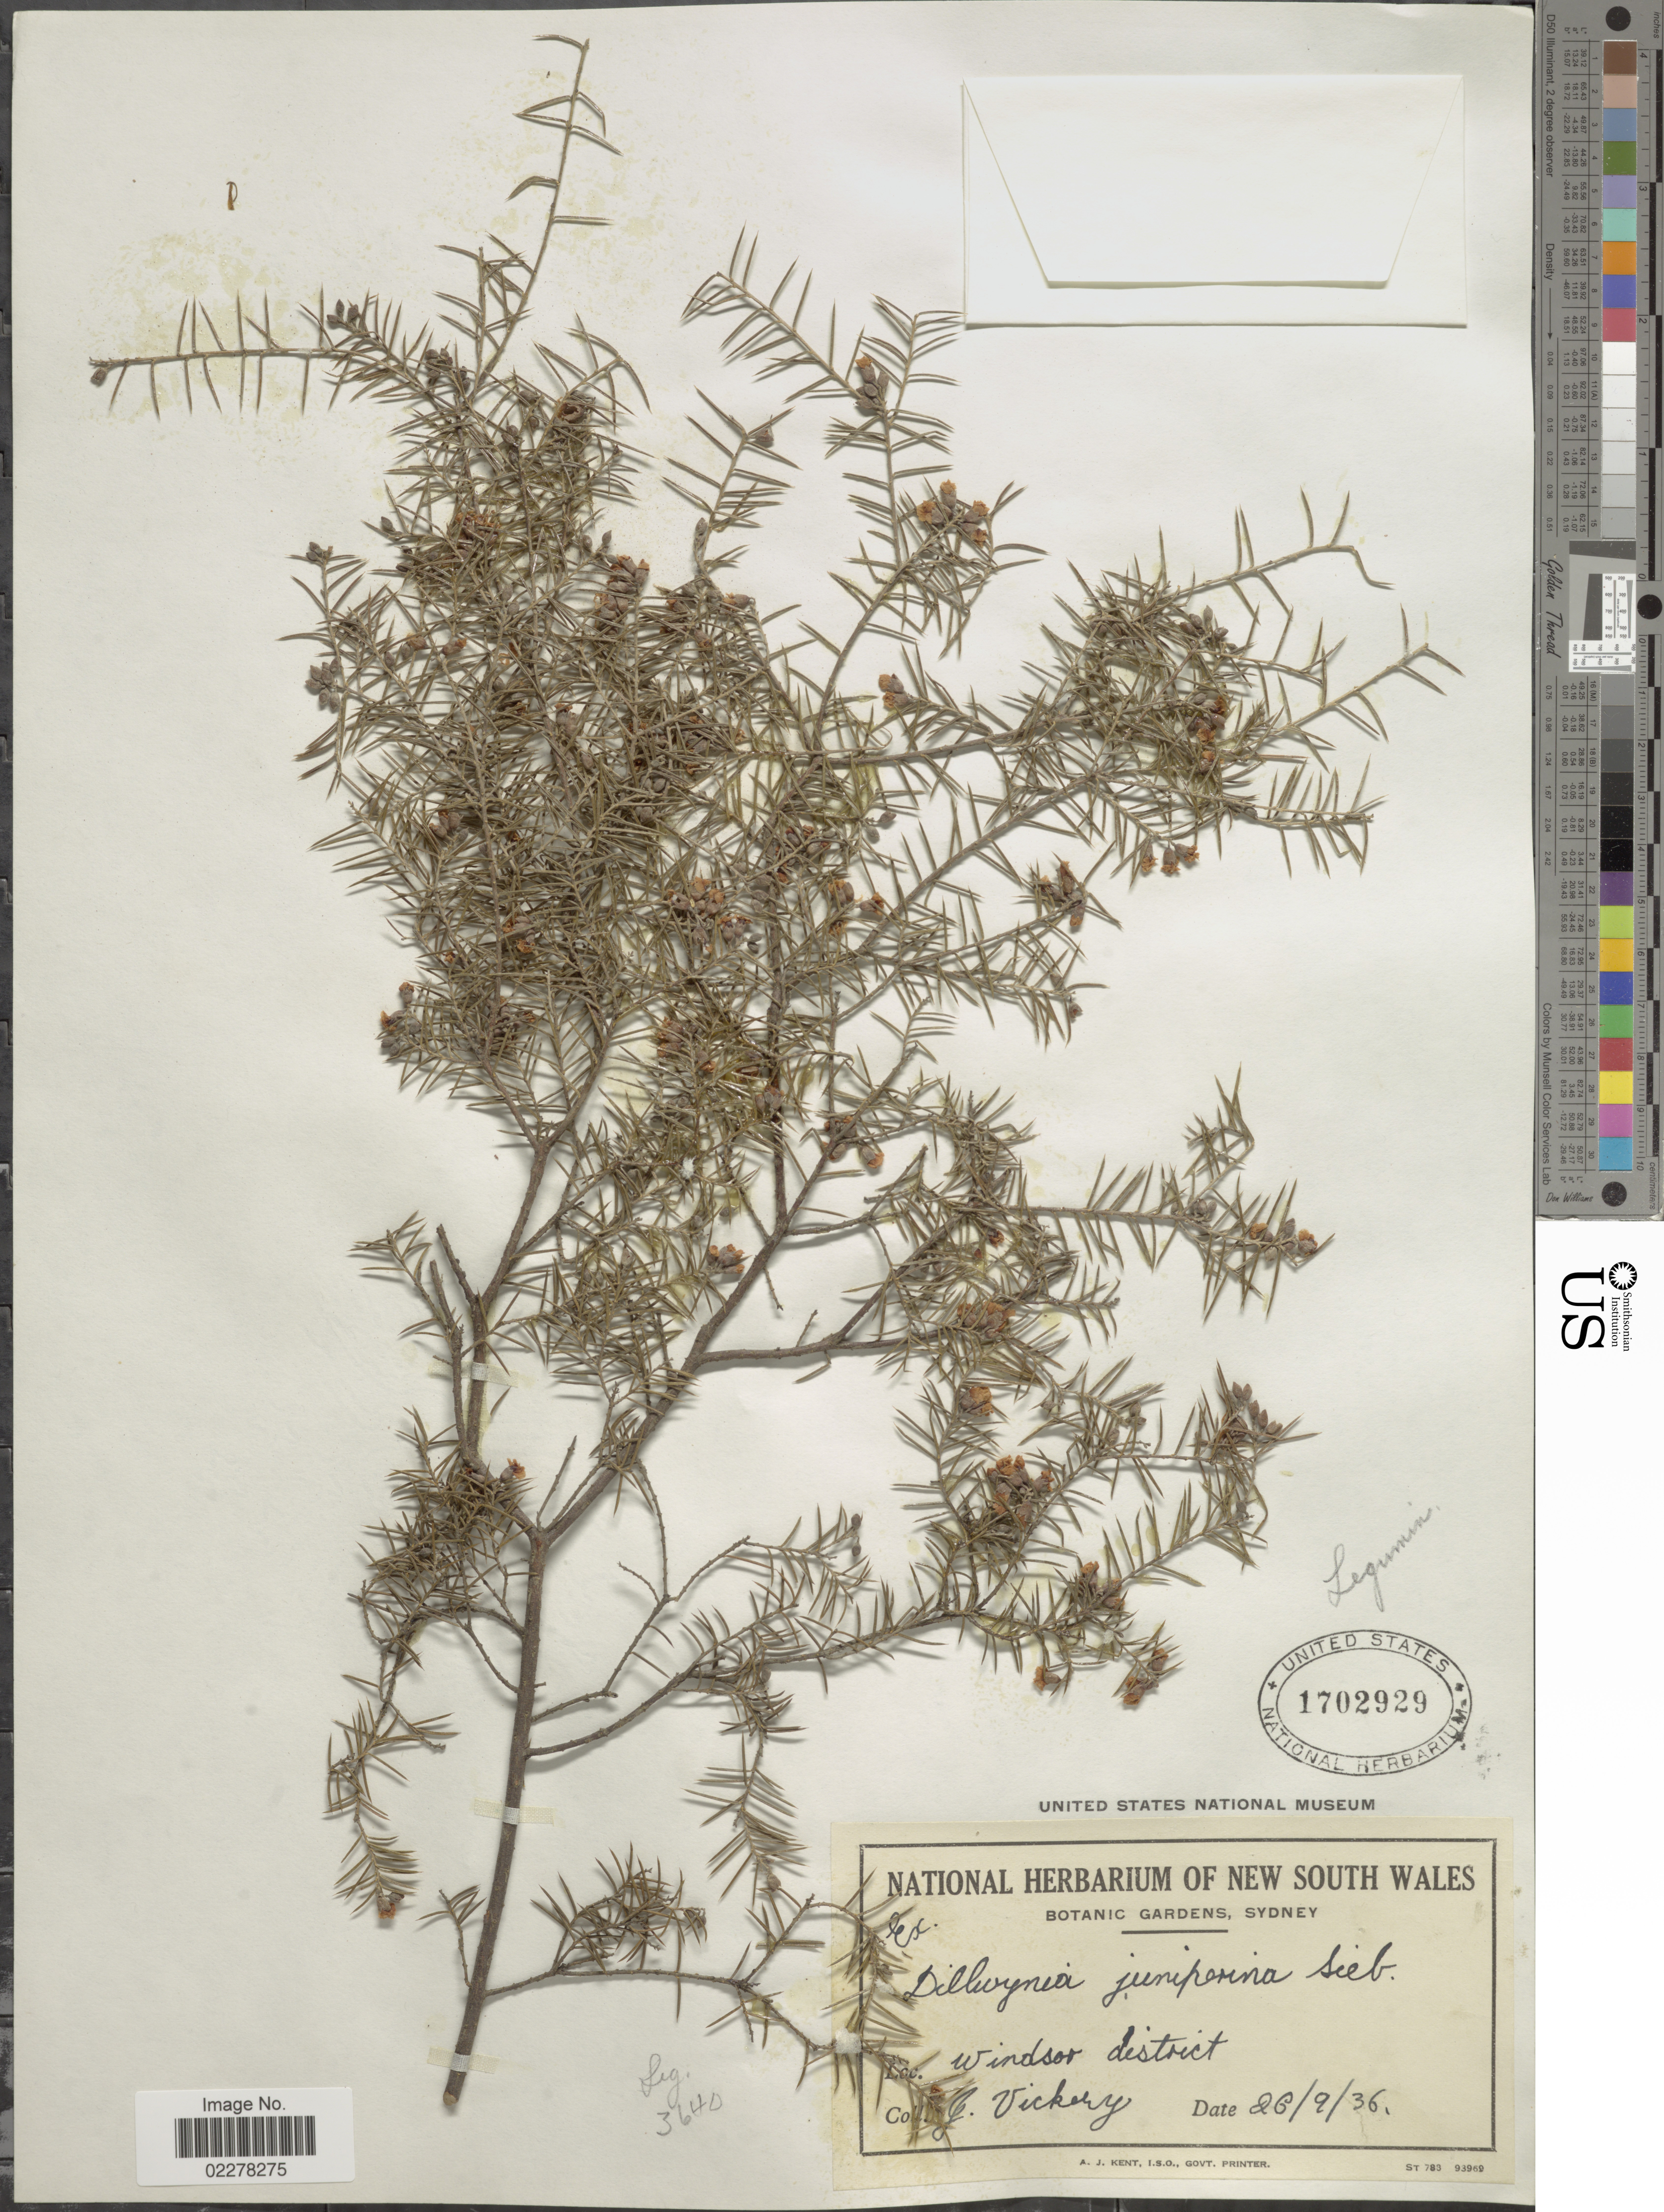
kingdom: Plantae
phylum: Tracheophyta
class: Magnoliopsida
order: Fabales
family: Fabaceae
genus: Dillwynia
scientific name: Dillwynia juniperina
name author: Lodd.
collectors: J. Vickery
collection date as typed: Transcribed d/m/y: 26/9/36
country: Australia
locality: Windsor district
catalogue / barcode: US 1702929